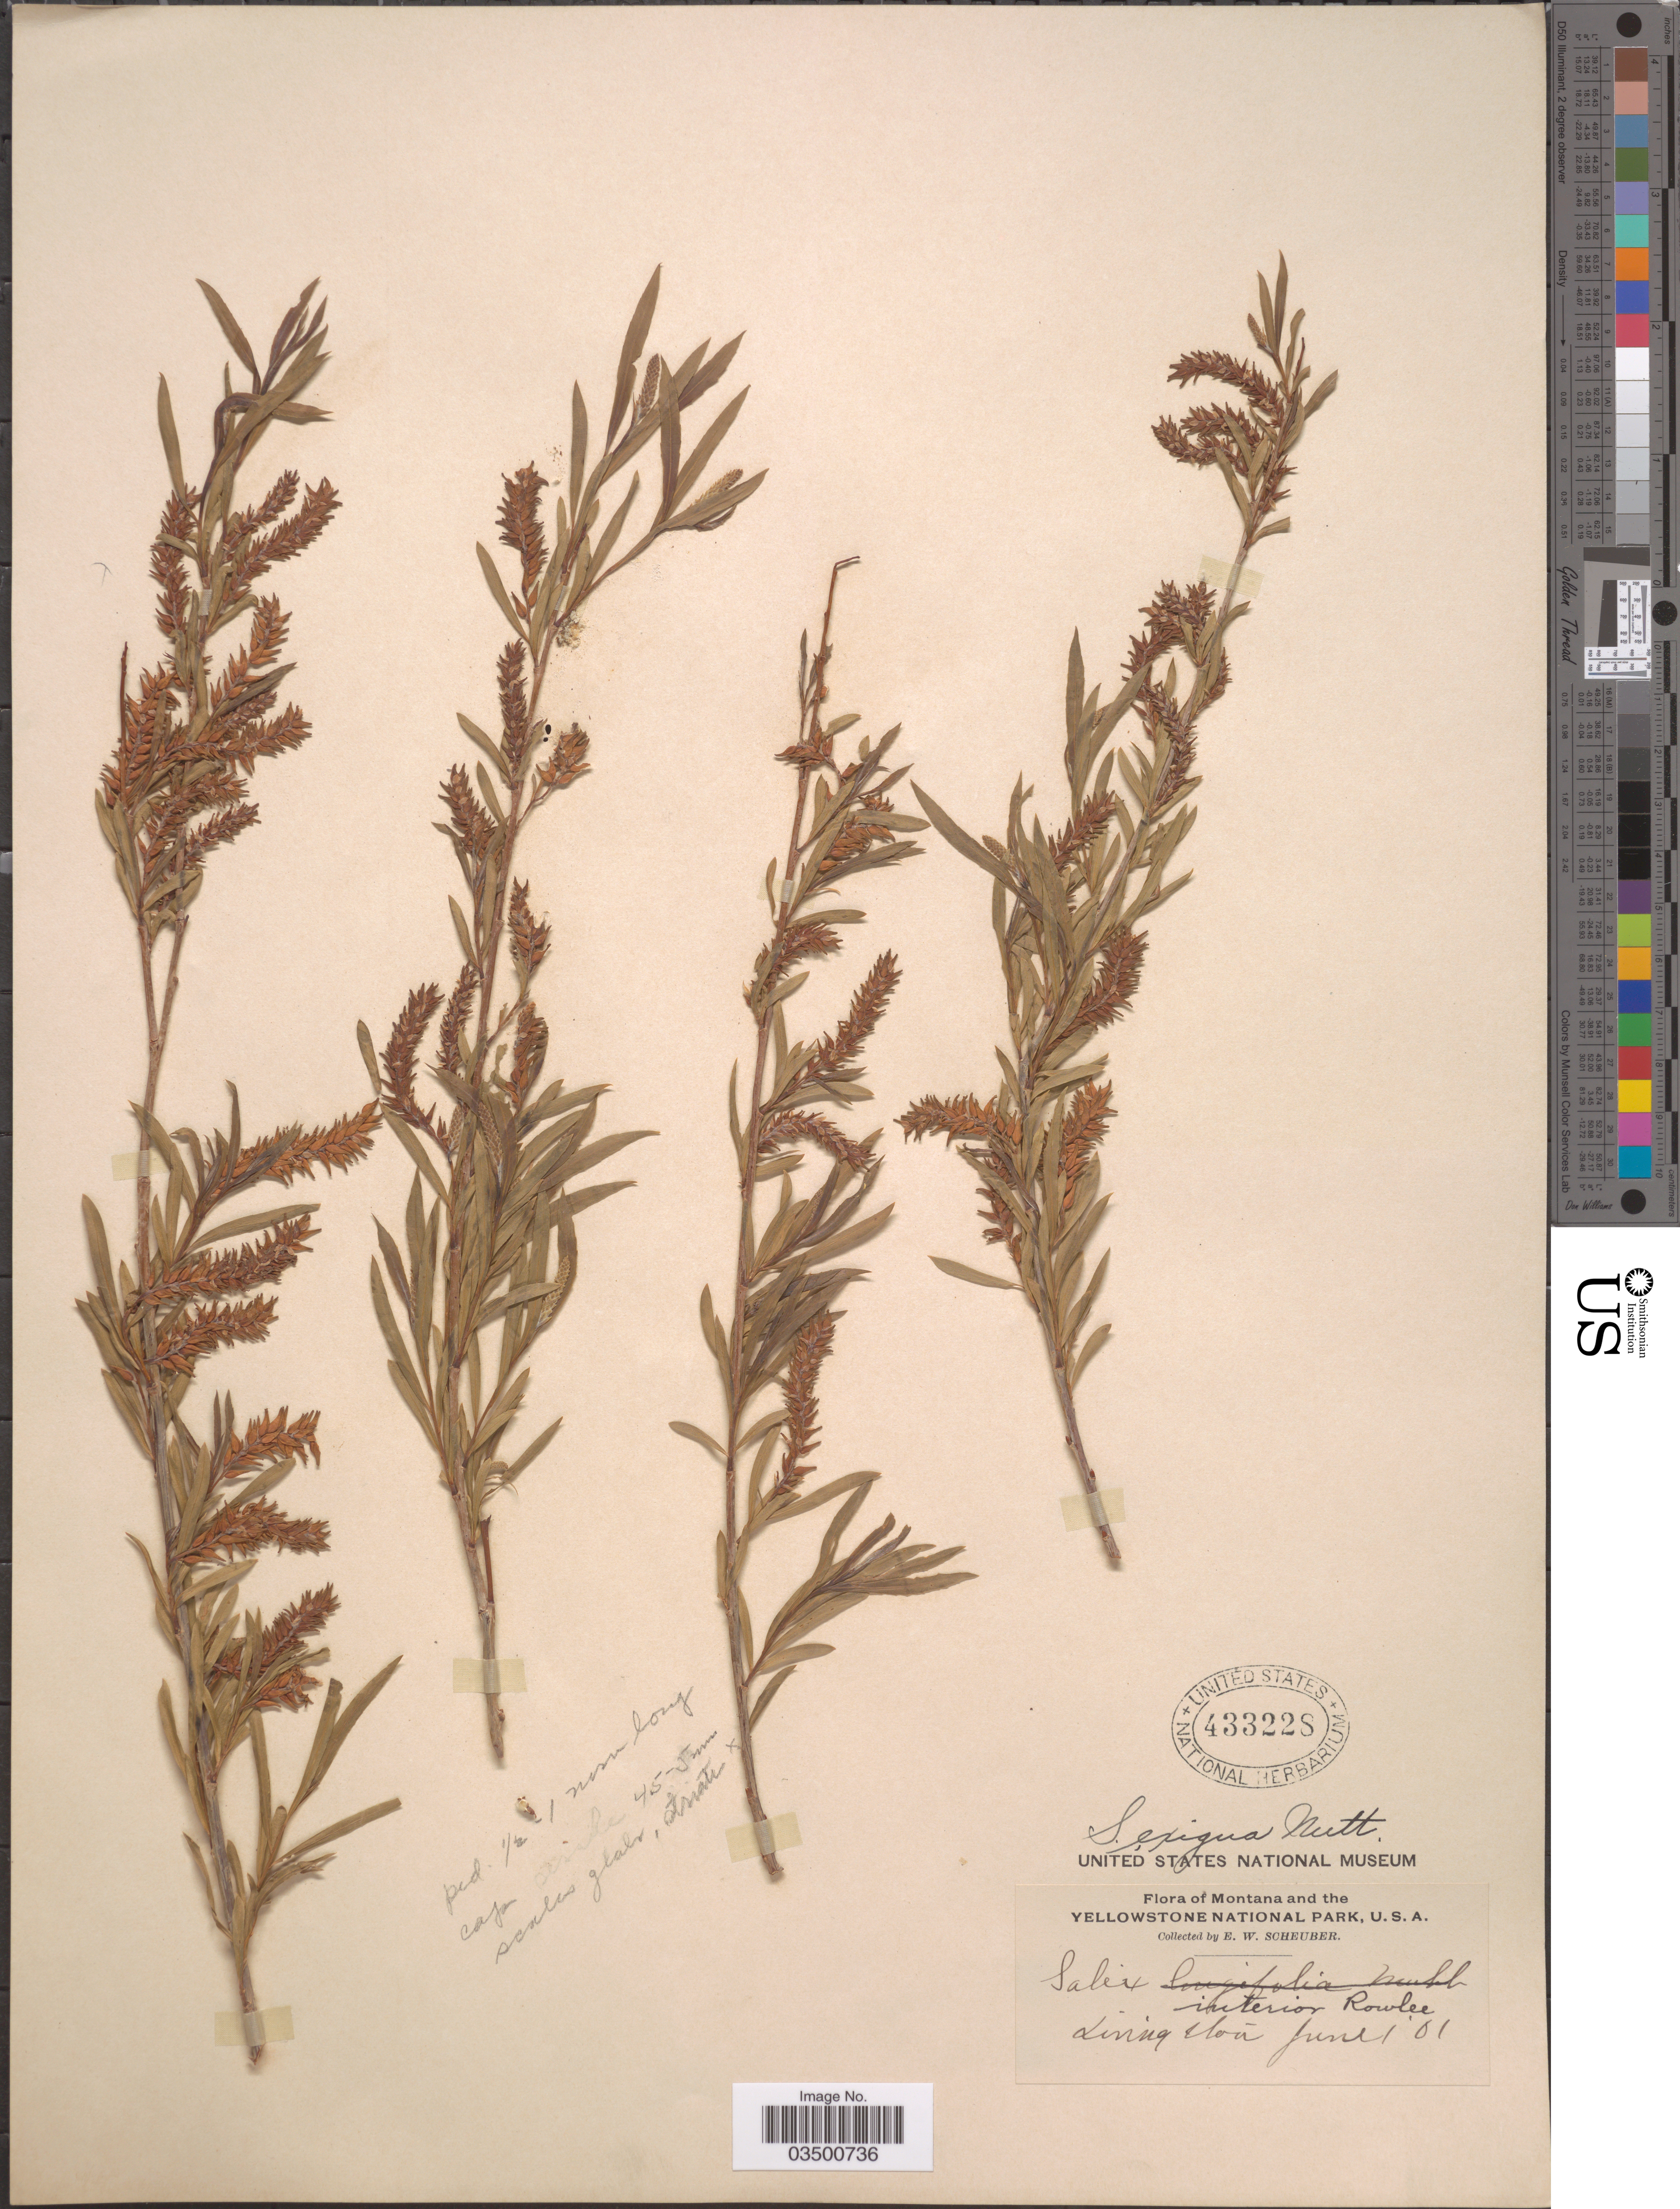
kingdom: Plantae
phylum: Tracheophyta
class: Magnoliopsida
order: Malpighiales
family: Salicaceae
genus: Salix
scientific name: Salix interior var. pedicellata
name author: (Andersson) C.R. Ball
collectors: E. Scheuber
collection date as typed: Transcribed d/m/y: 1/6/1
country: United States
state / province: Montana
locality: The Yellowstone National Park. Livingston.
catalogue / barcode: US 433228